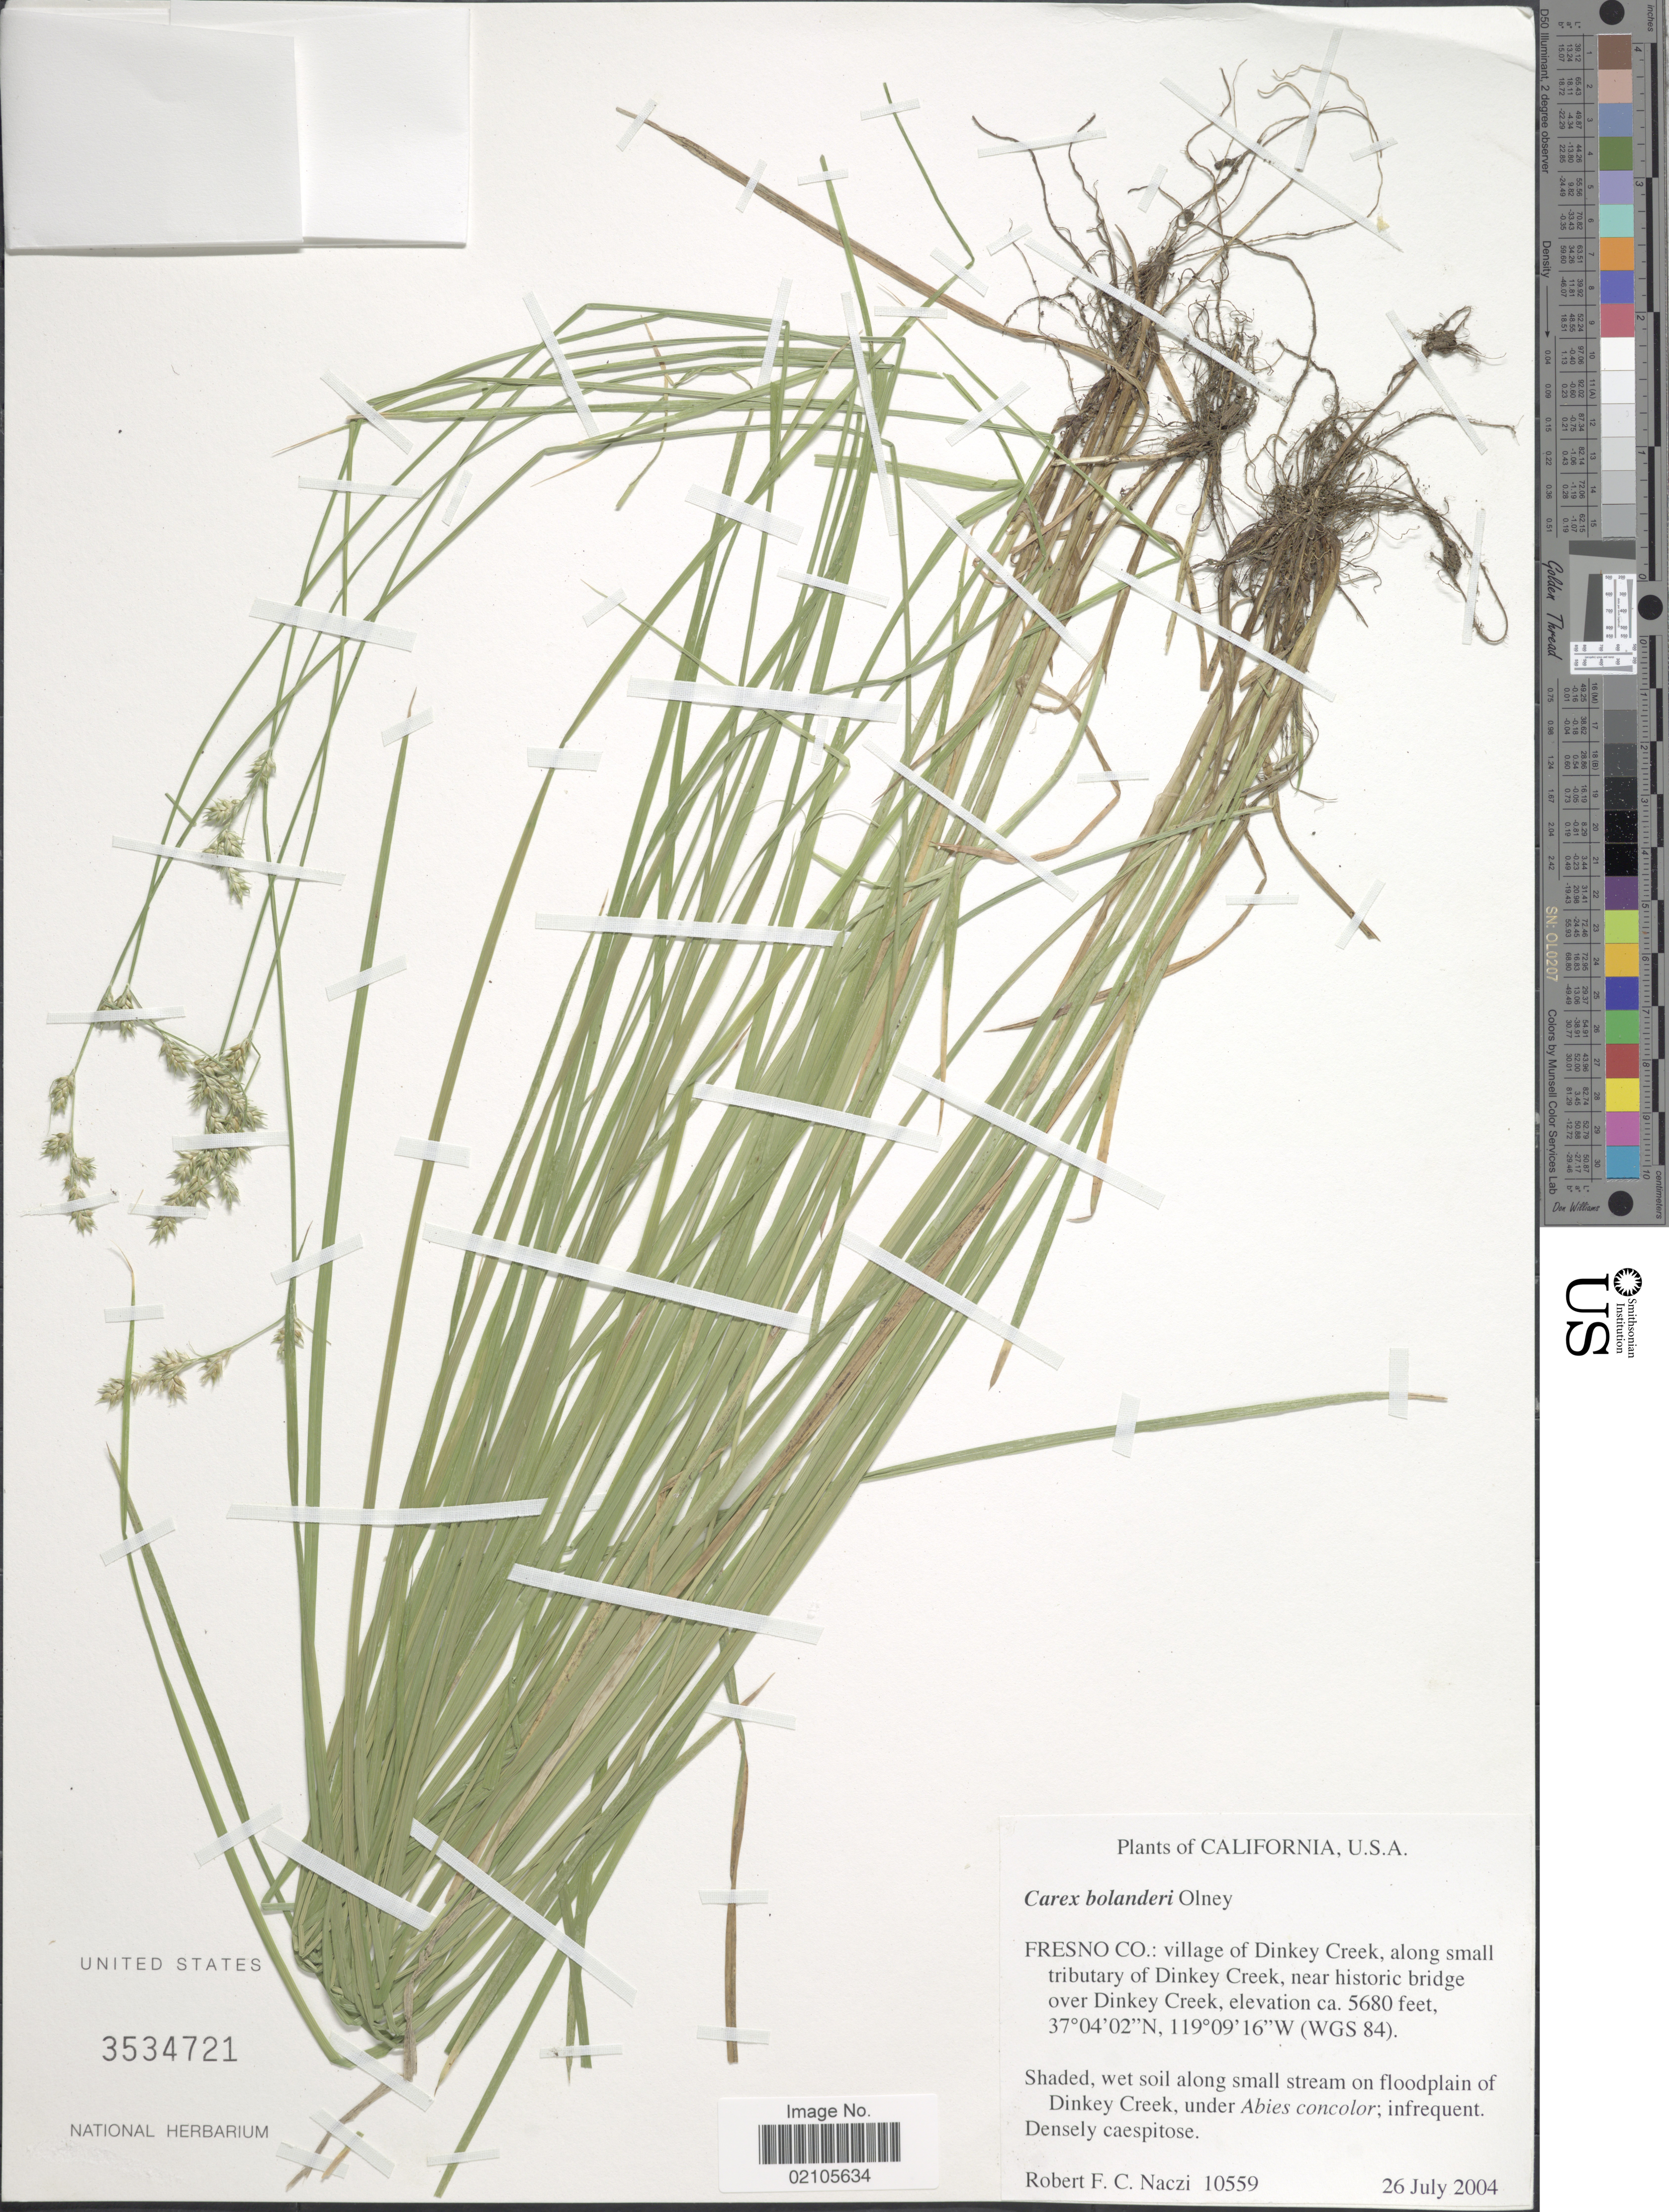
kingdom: Plantae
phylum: Tracheophyta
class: Liliopsida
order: Poales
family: Cyperaceae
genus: Carex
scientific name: Carex bolanderi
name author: Olney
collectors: R. F. C. Naczi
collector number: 10559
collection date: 2004-07-26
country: United States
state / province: California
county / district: Fresno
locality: Fresno Co.: village of Dinkey Creek, along small tributary of Dinkey Creek, near historic bridge over Dinkey Creek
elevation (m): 1731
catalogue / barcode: US 3534721